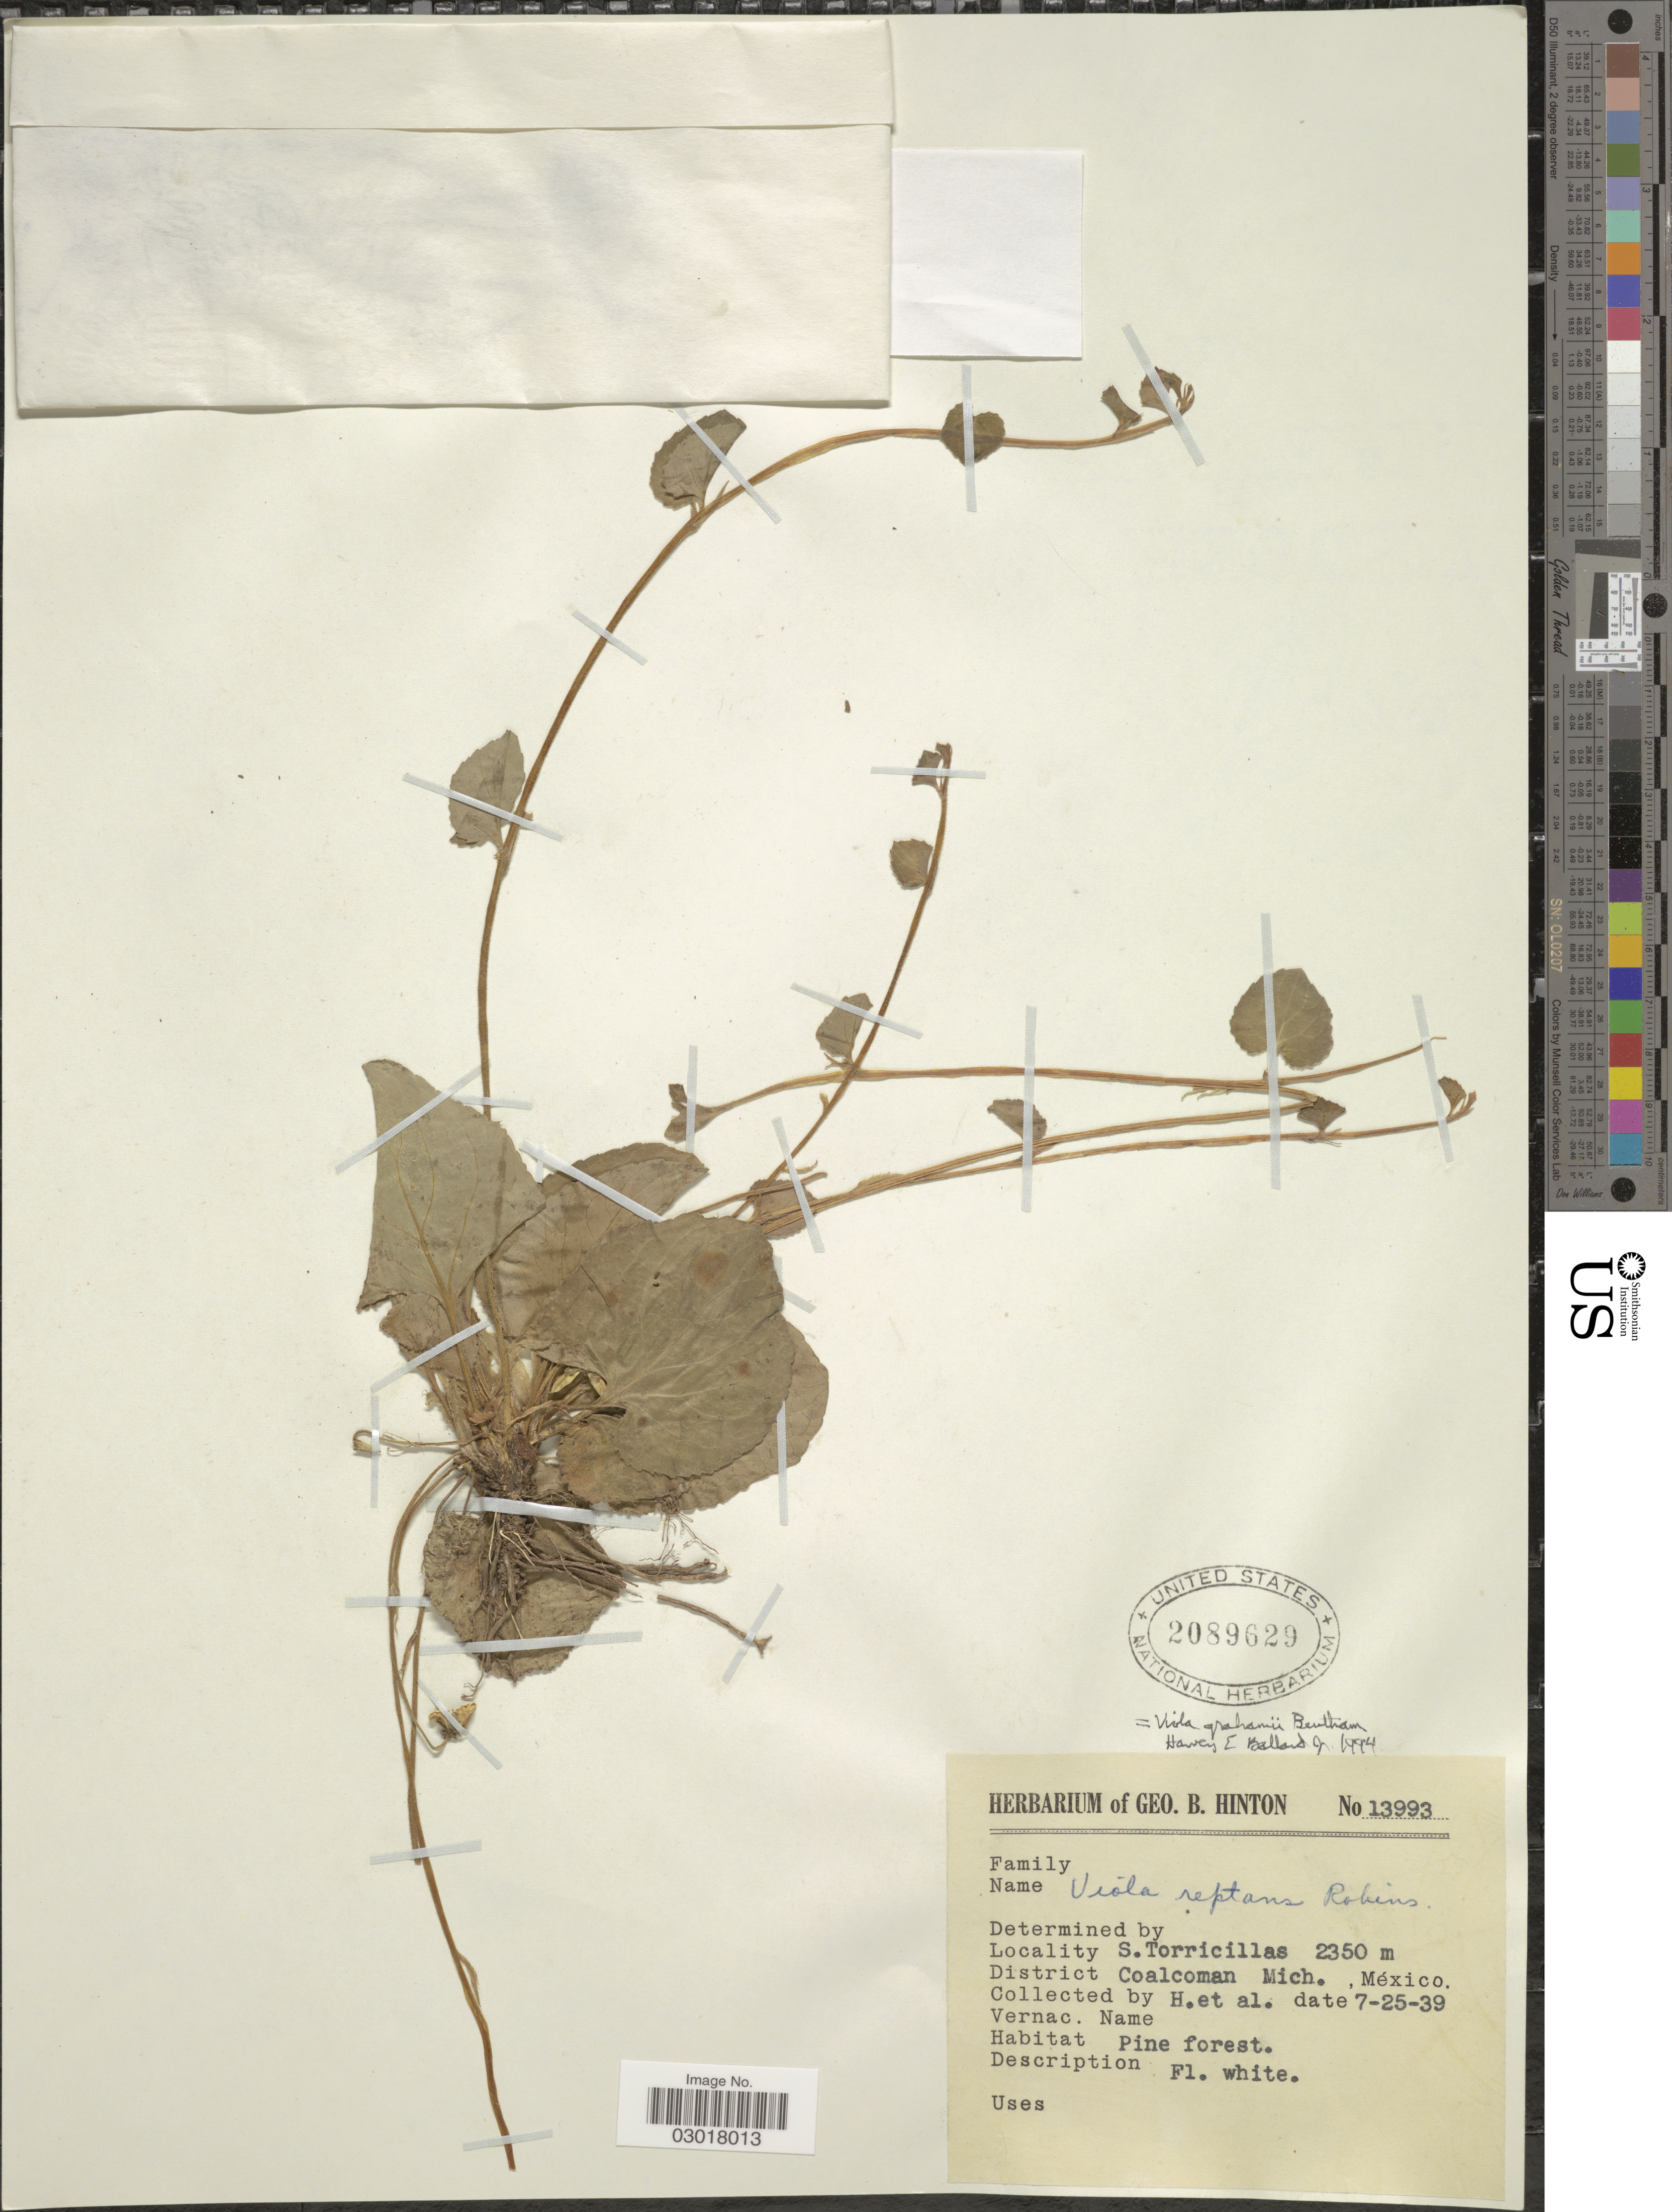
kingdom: Plantae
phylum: Tracheophyta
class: Magnoliopsida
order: Malpighiales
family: Violaceae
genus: Viola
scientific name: Viola grahamii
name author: Benth.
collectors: G. B. Hinton & et al.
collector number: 13993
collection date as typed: Transcribed d/m/y: 25/7/39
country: Mexico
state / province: Michoacán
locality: S. Torricillas. District Coalcoman.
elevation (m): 2350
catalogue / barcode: US 2089629